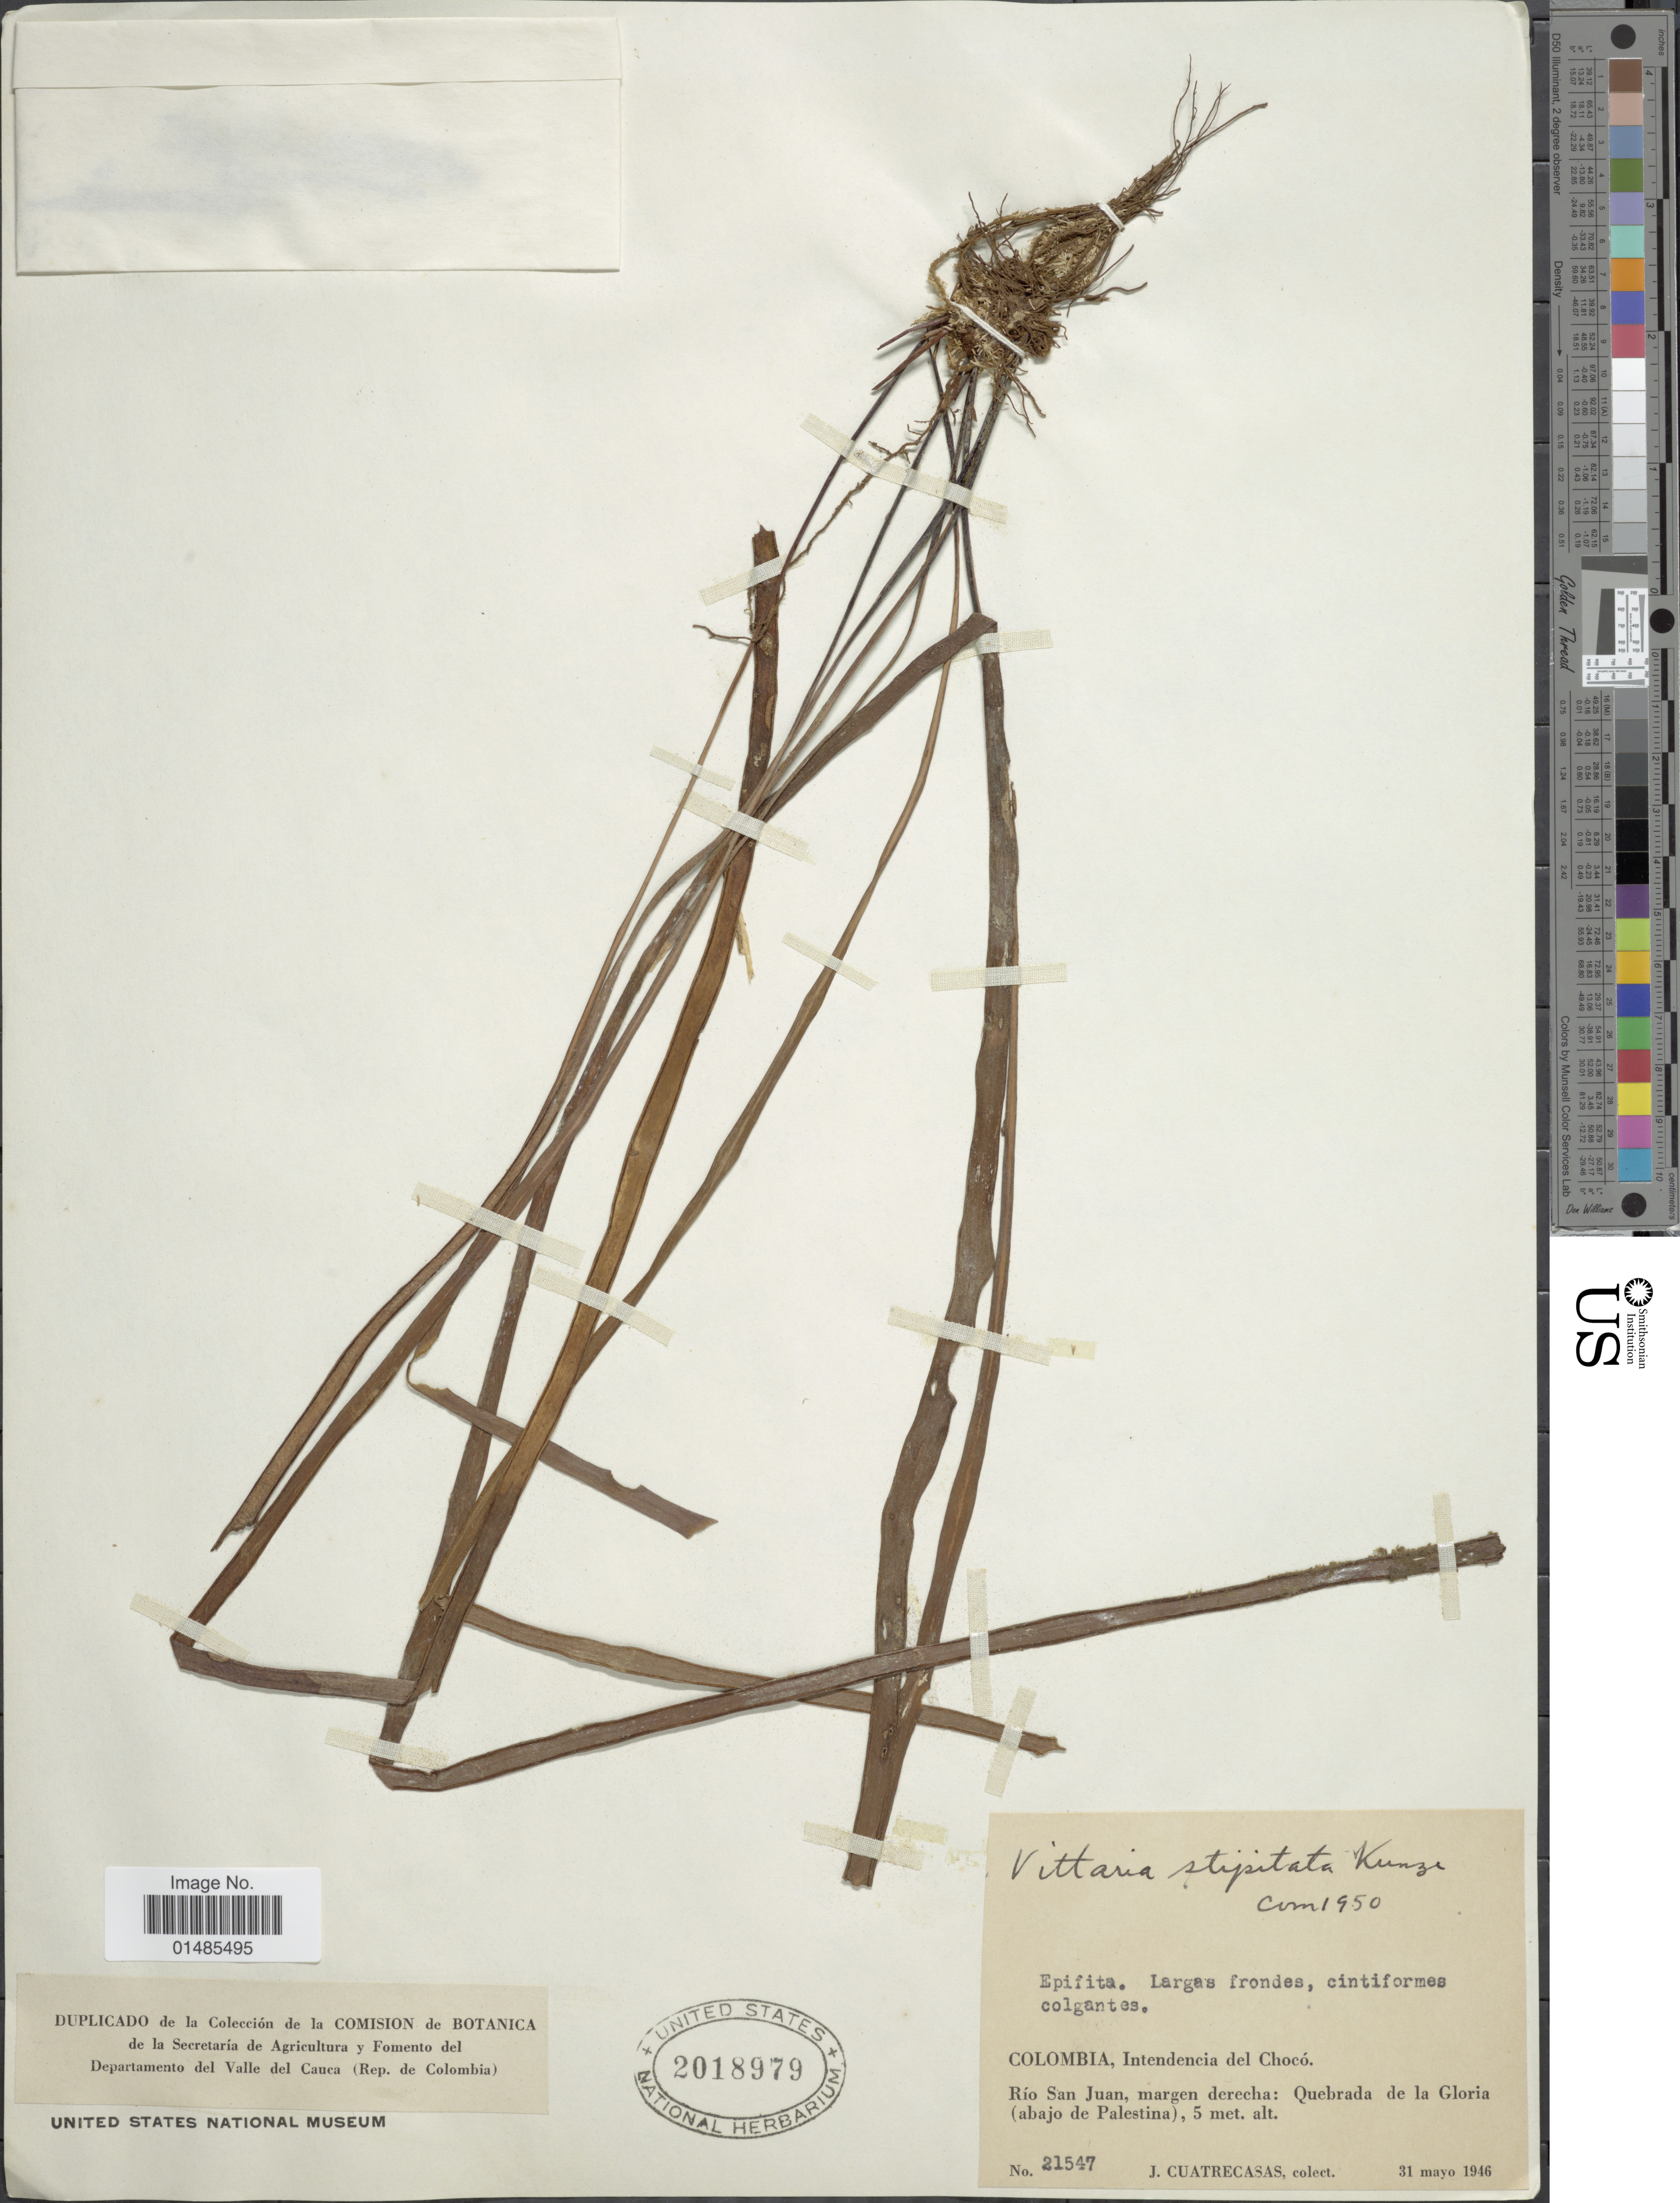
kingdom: Plantae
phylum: Tracheophyta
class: Polypodiopsida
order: Polypodiales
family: Pteridaceae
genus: Radiovittaria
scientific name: Radiovittaria stipitata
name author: (Kunze) E.H. Crane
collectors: J. Cuatrecasas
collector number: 21547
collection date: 1946-05-31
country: Colombia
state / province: Chocó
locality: Río San Juan, margen derecha: Quebrada de la Gloria (abajo de Palestina).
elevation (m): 5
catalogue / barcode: US 2018979